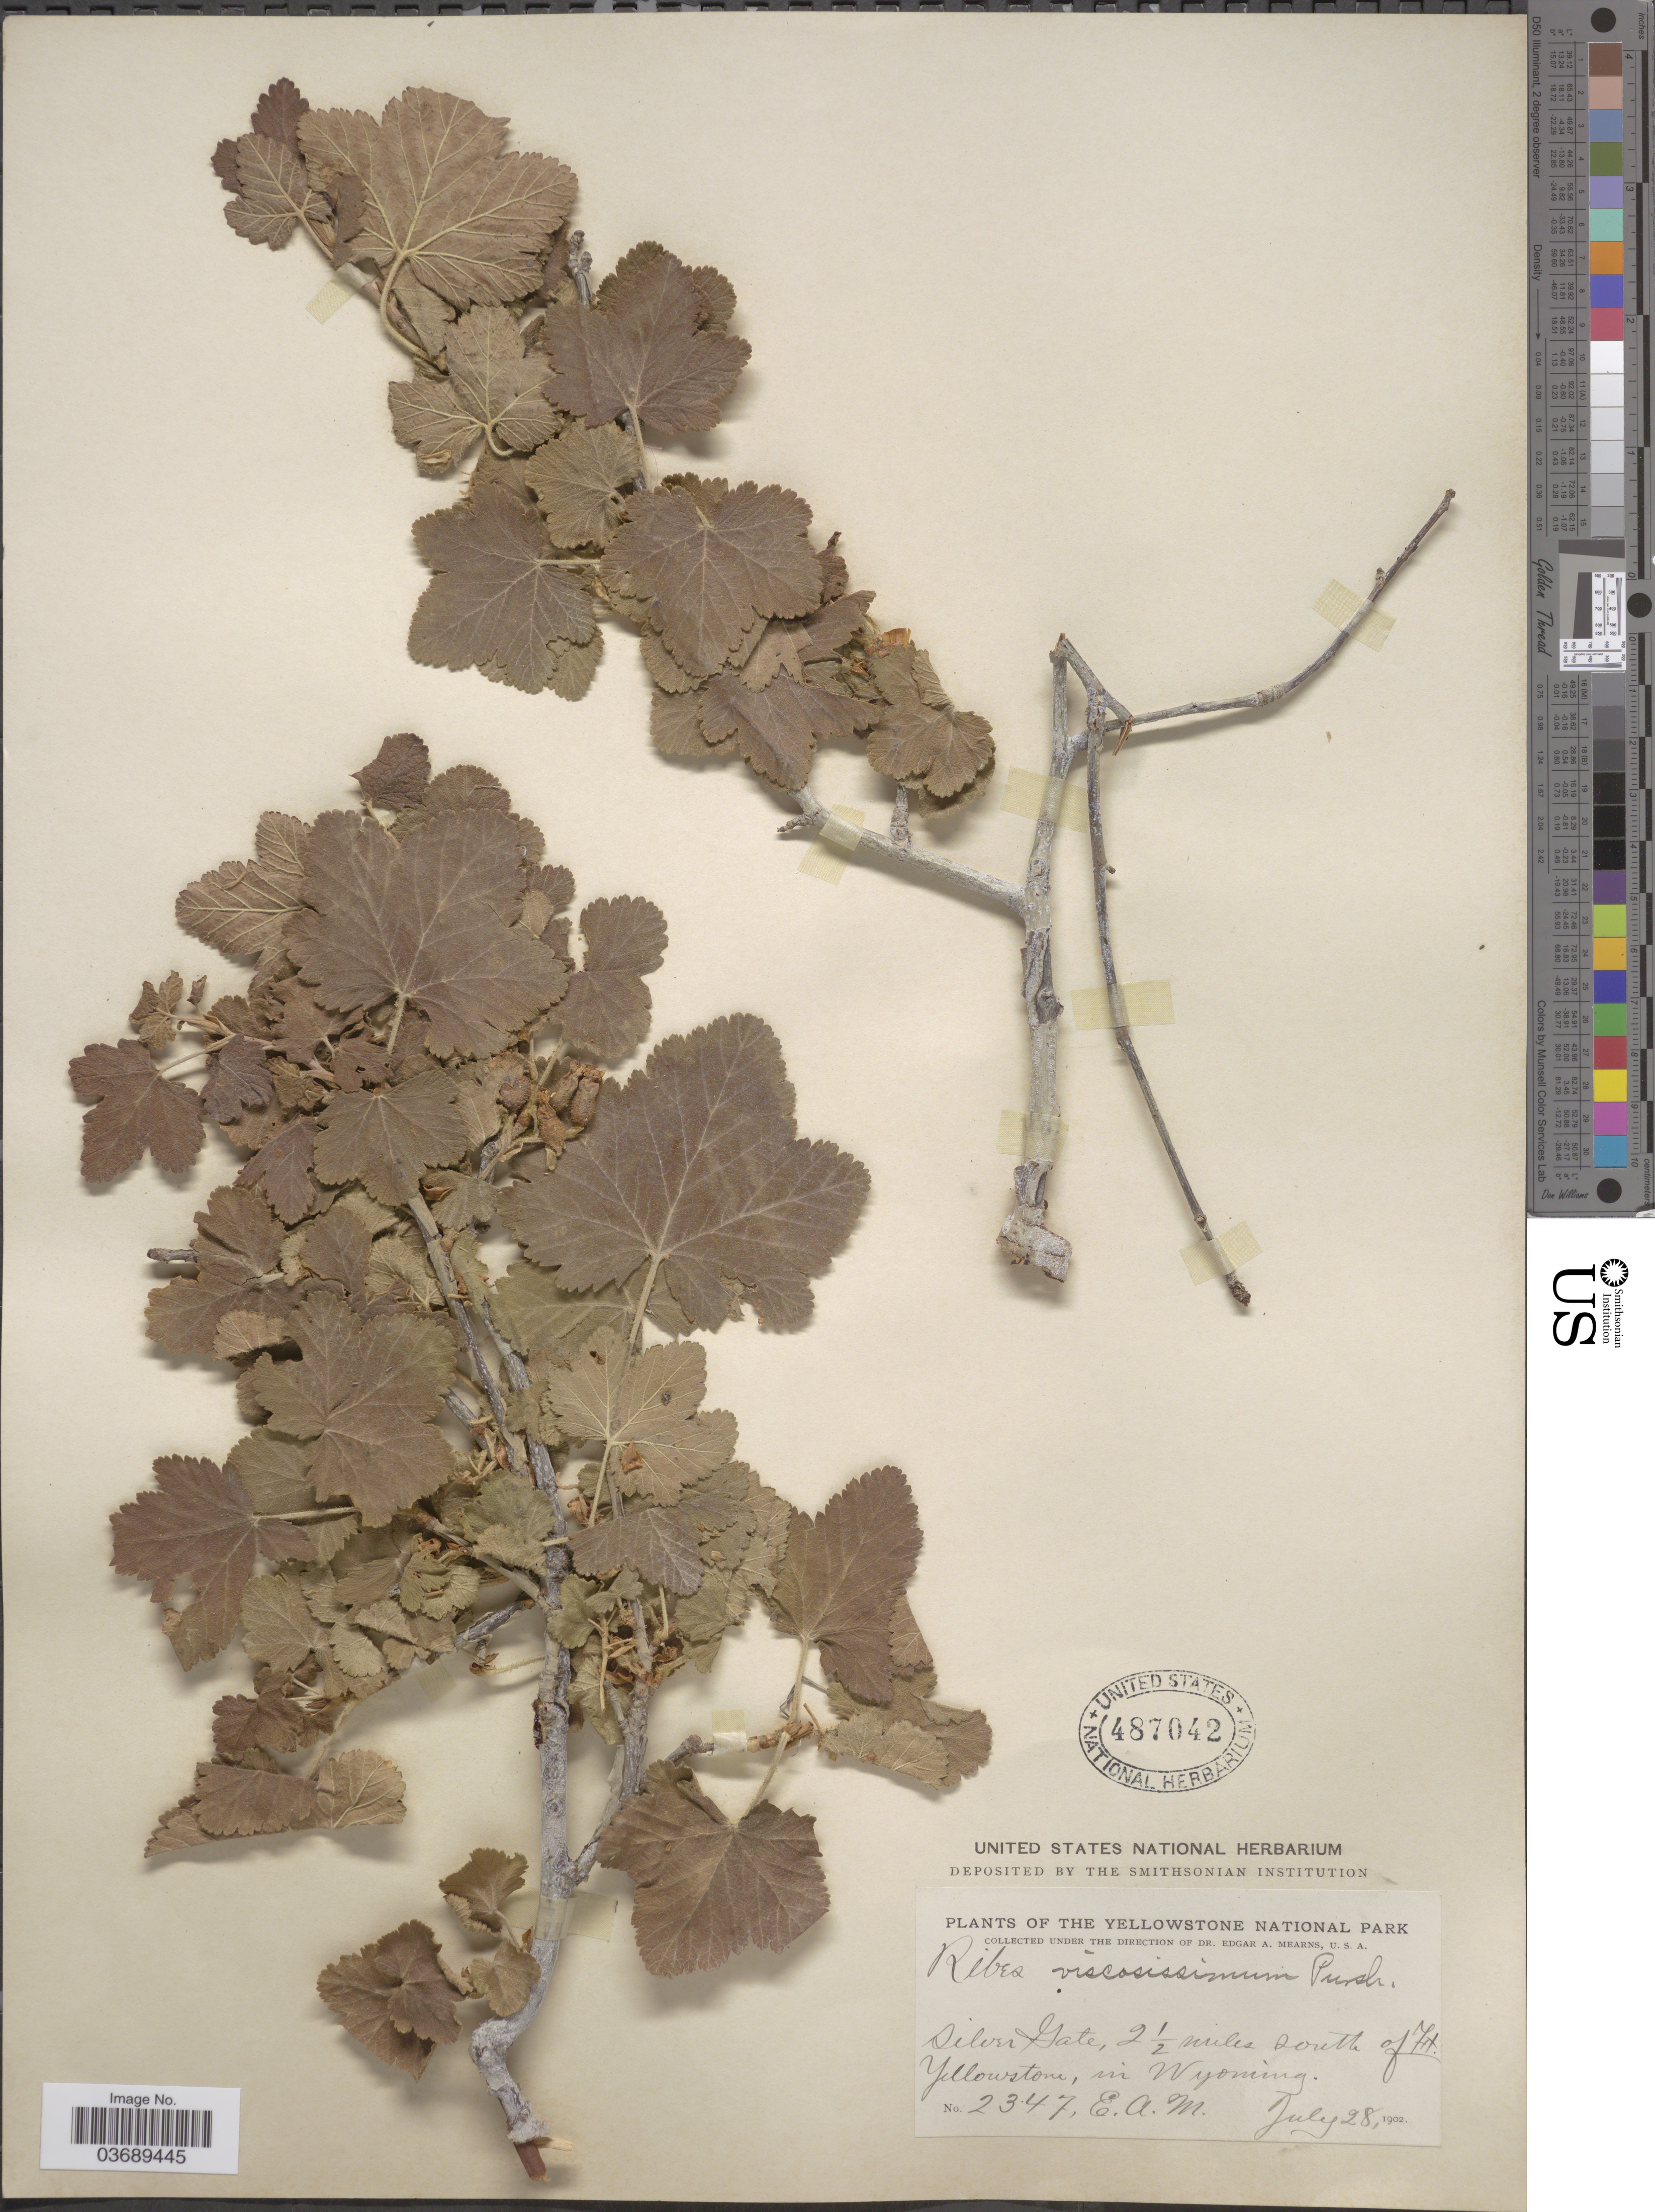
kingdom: Plantae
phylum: Tracheophyta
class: Magnoliopsida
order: Saxifragales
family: Grossulariaceae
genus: Ribes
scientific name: Ribes viscosissimum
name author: Pursh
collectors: E. A. Mearns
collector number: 2347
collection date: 1902-07-28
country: United States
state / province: Wyoming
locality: The Yellowstone National Park. Silver Gate, 2½ miles south of Ft. Yellowstone.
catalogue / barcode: US 487042